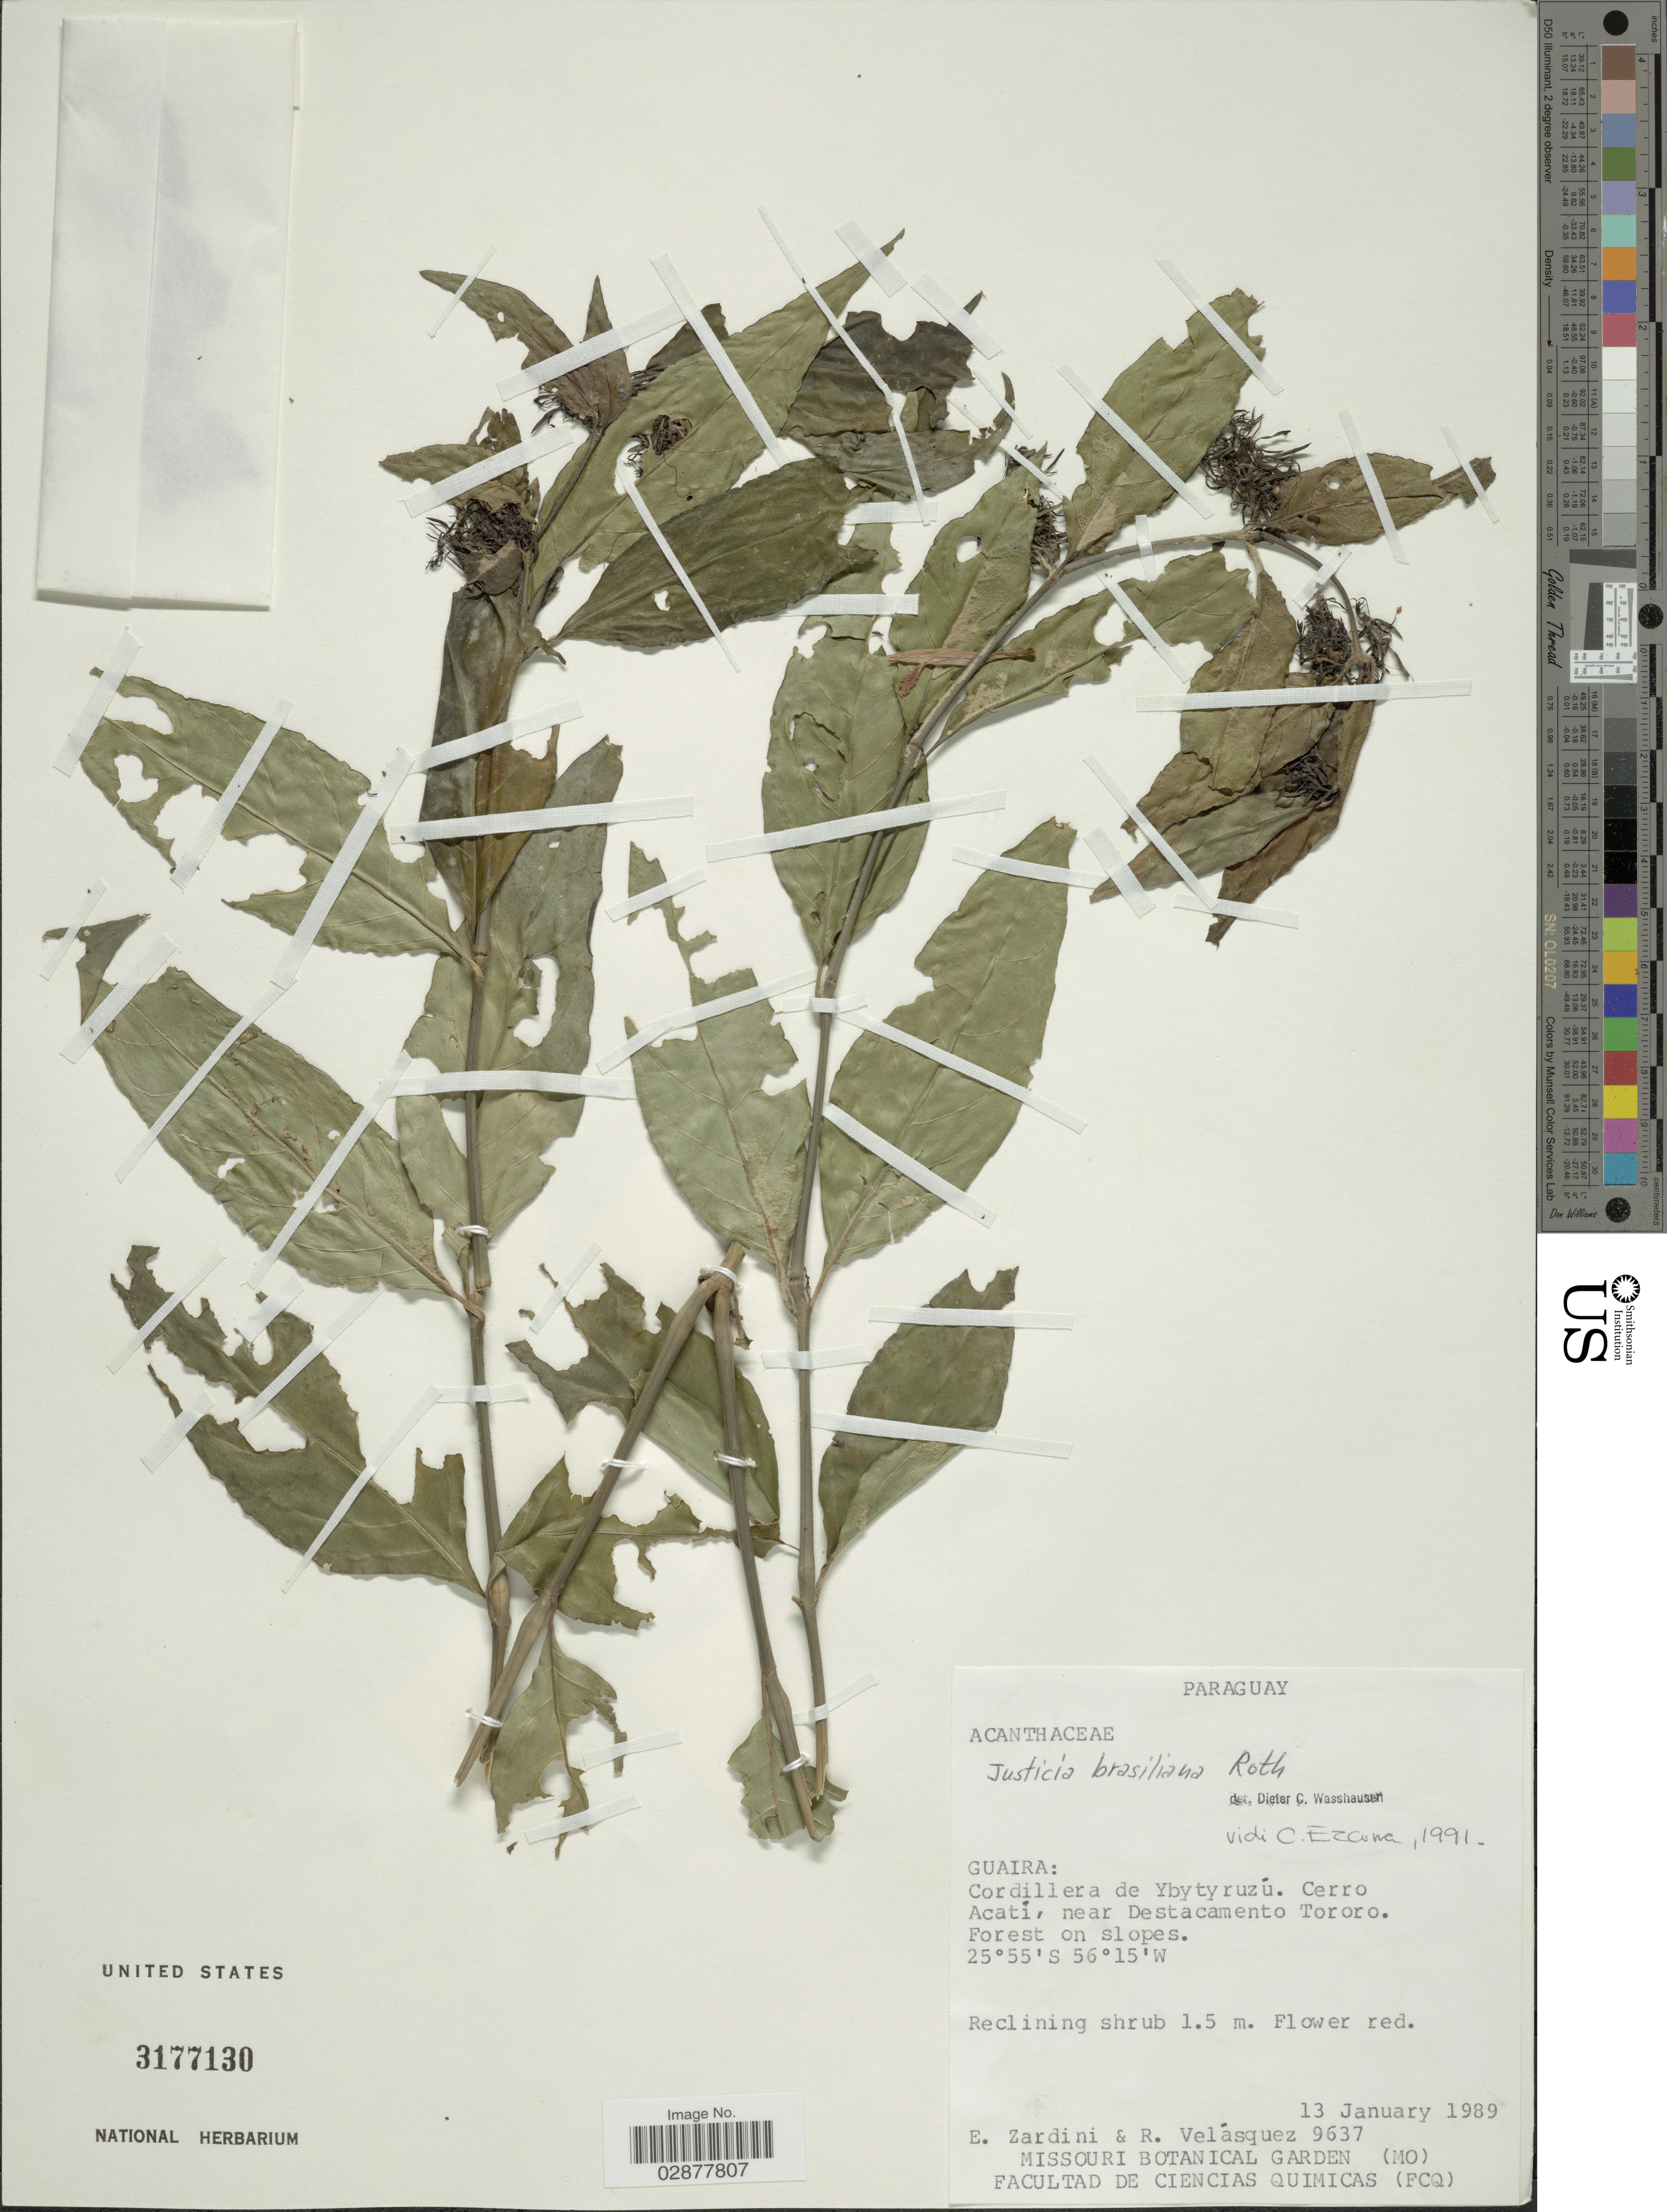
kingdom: Plantae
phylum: Tracheophyta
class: Magnoliopsida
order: Lamiales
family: Acanthaceae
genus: Justicia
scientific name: Justicia brasiliana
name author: Roth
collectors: E. Zardini & R. Velásquez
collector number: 9637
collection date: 1989-01-13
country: Paraguay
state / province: Guaira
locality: Cordillera de Ybyturuzú. Cerro Acati, near Destacamento Tororo.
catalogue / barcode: US 3177130